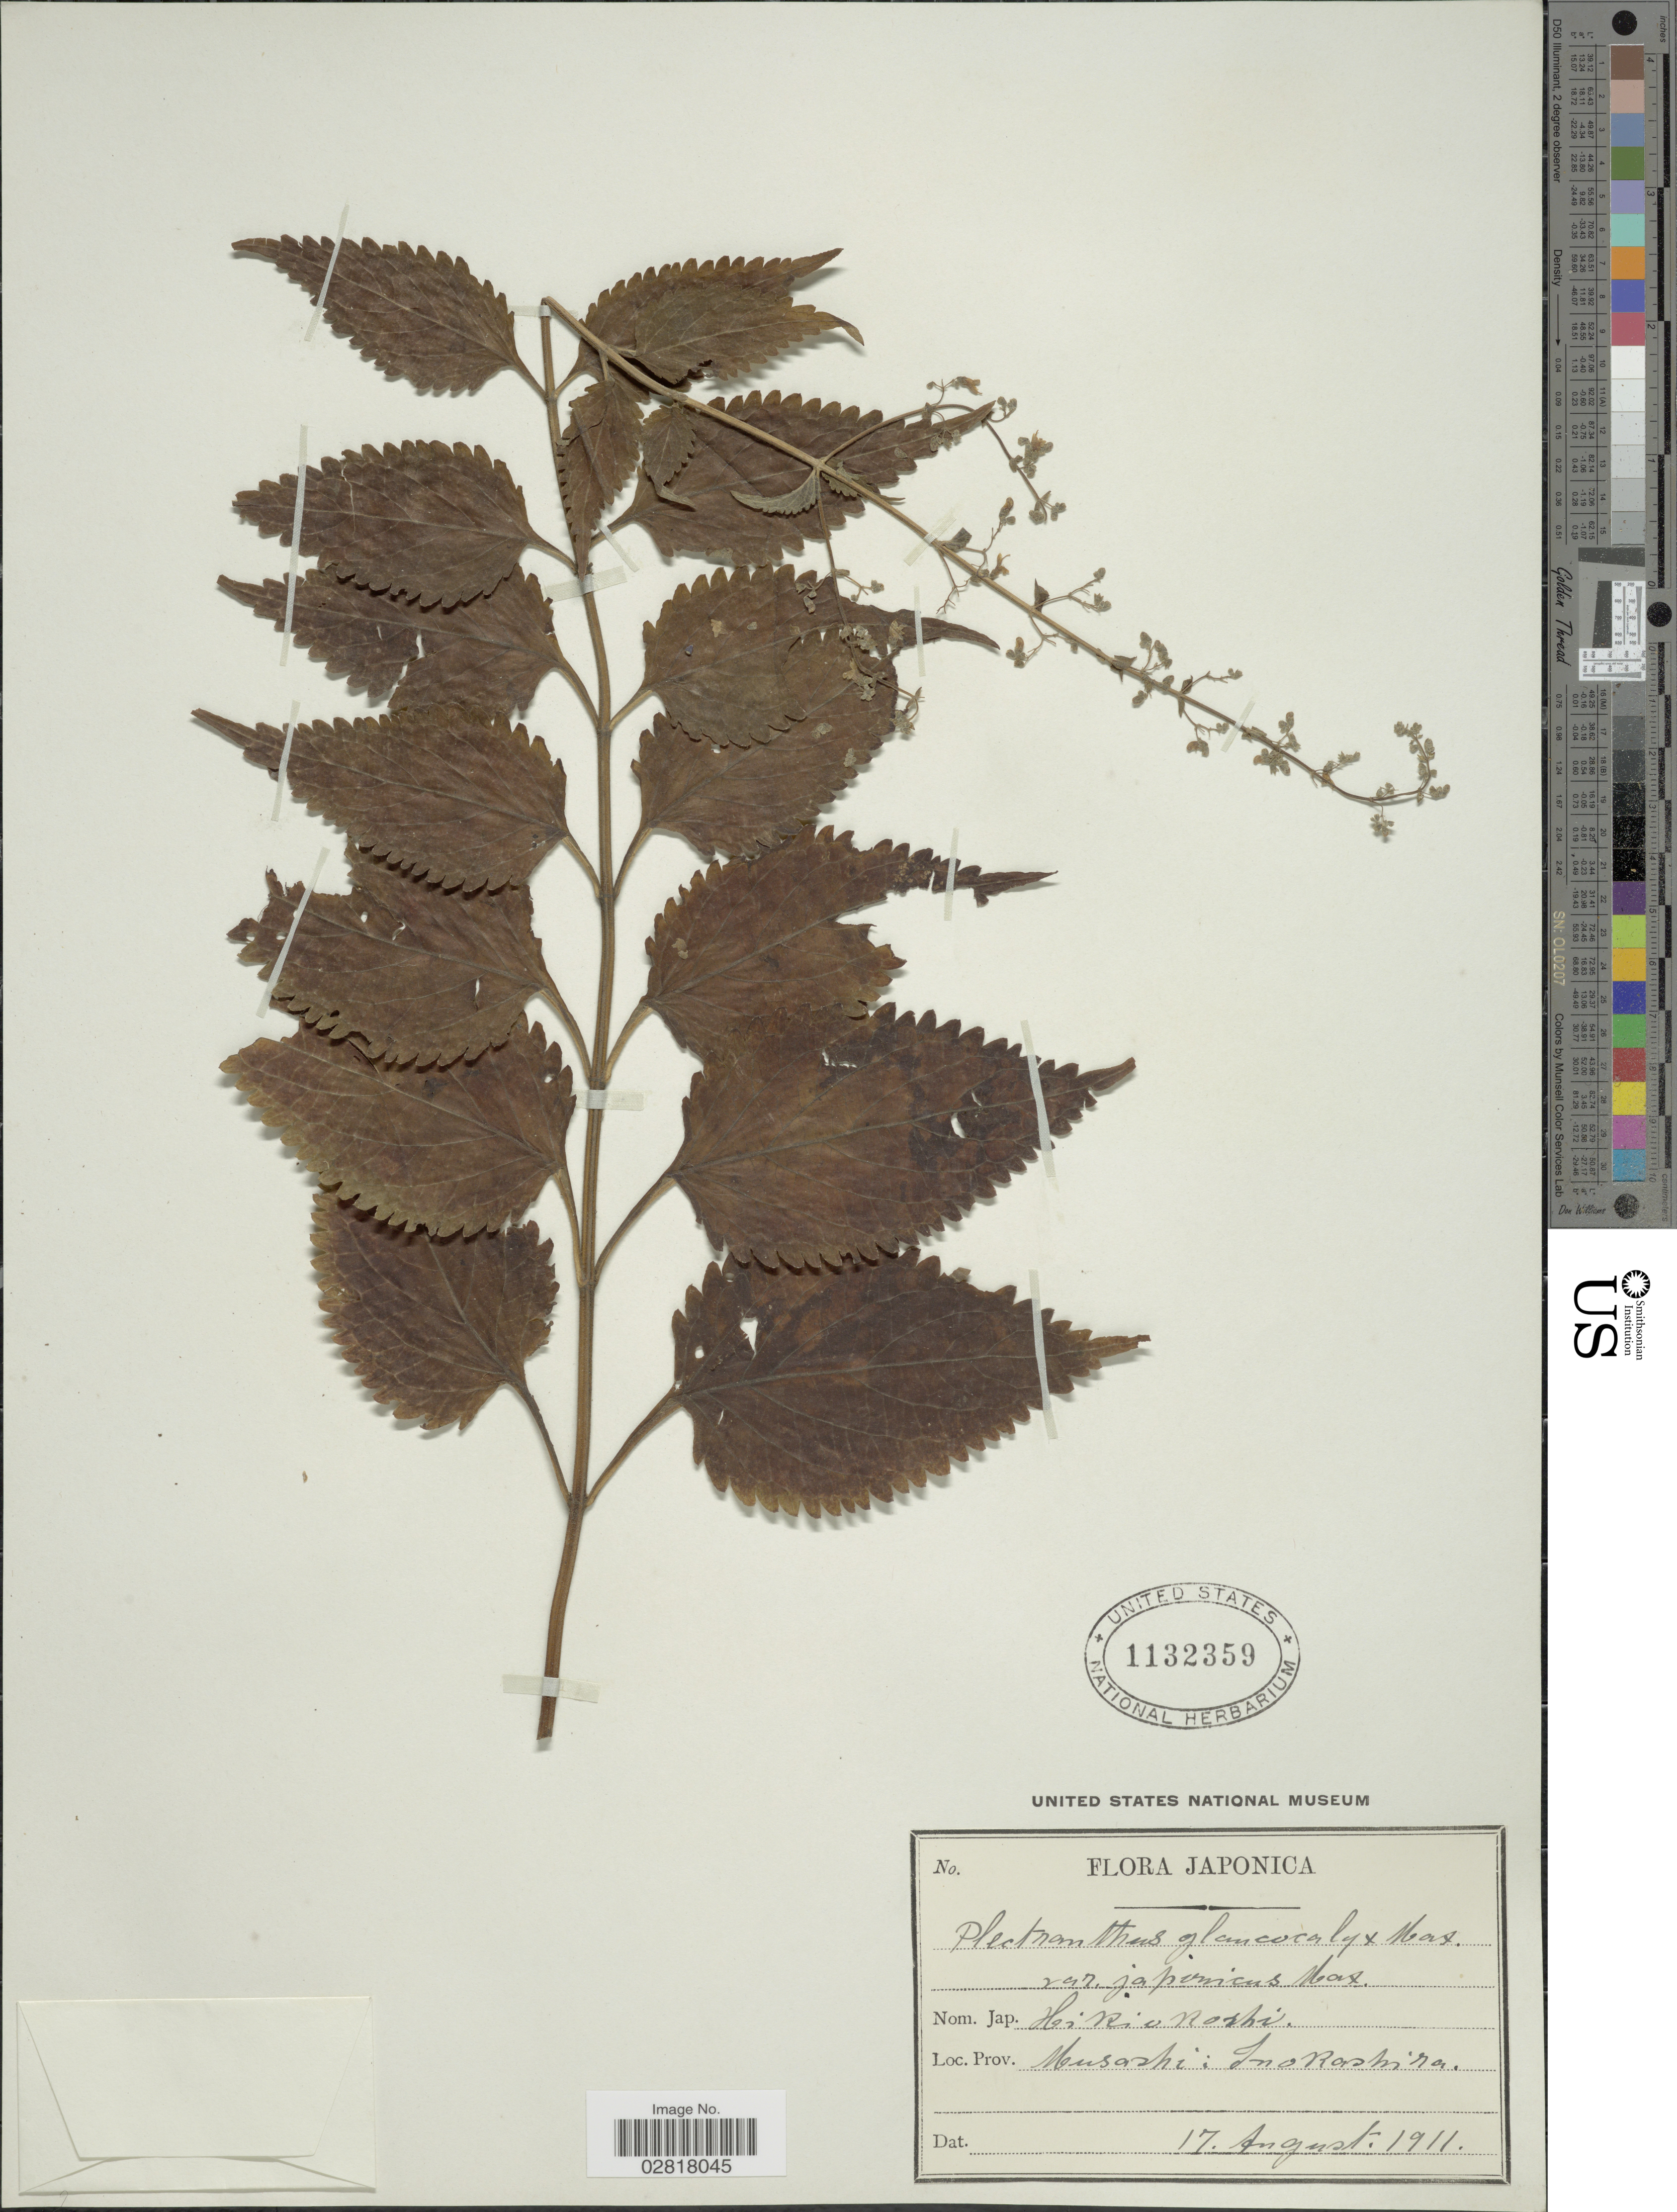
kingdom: Plantae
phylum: Tracheophyta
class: Magnoliopsida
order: Lamiales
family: Lamiaceae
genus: Plectranthus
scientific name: Plectranthus glaucocalyx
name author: Maxim.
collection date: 1911-08-17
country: Japan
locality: Musashi: Inokashira.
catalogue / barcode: US 1132359